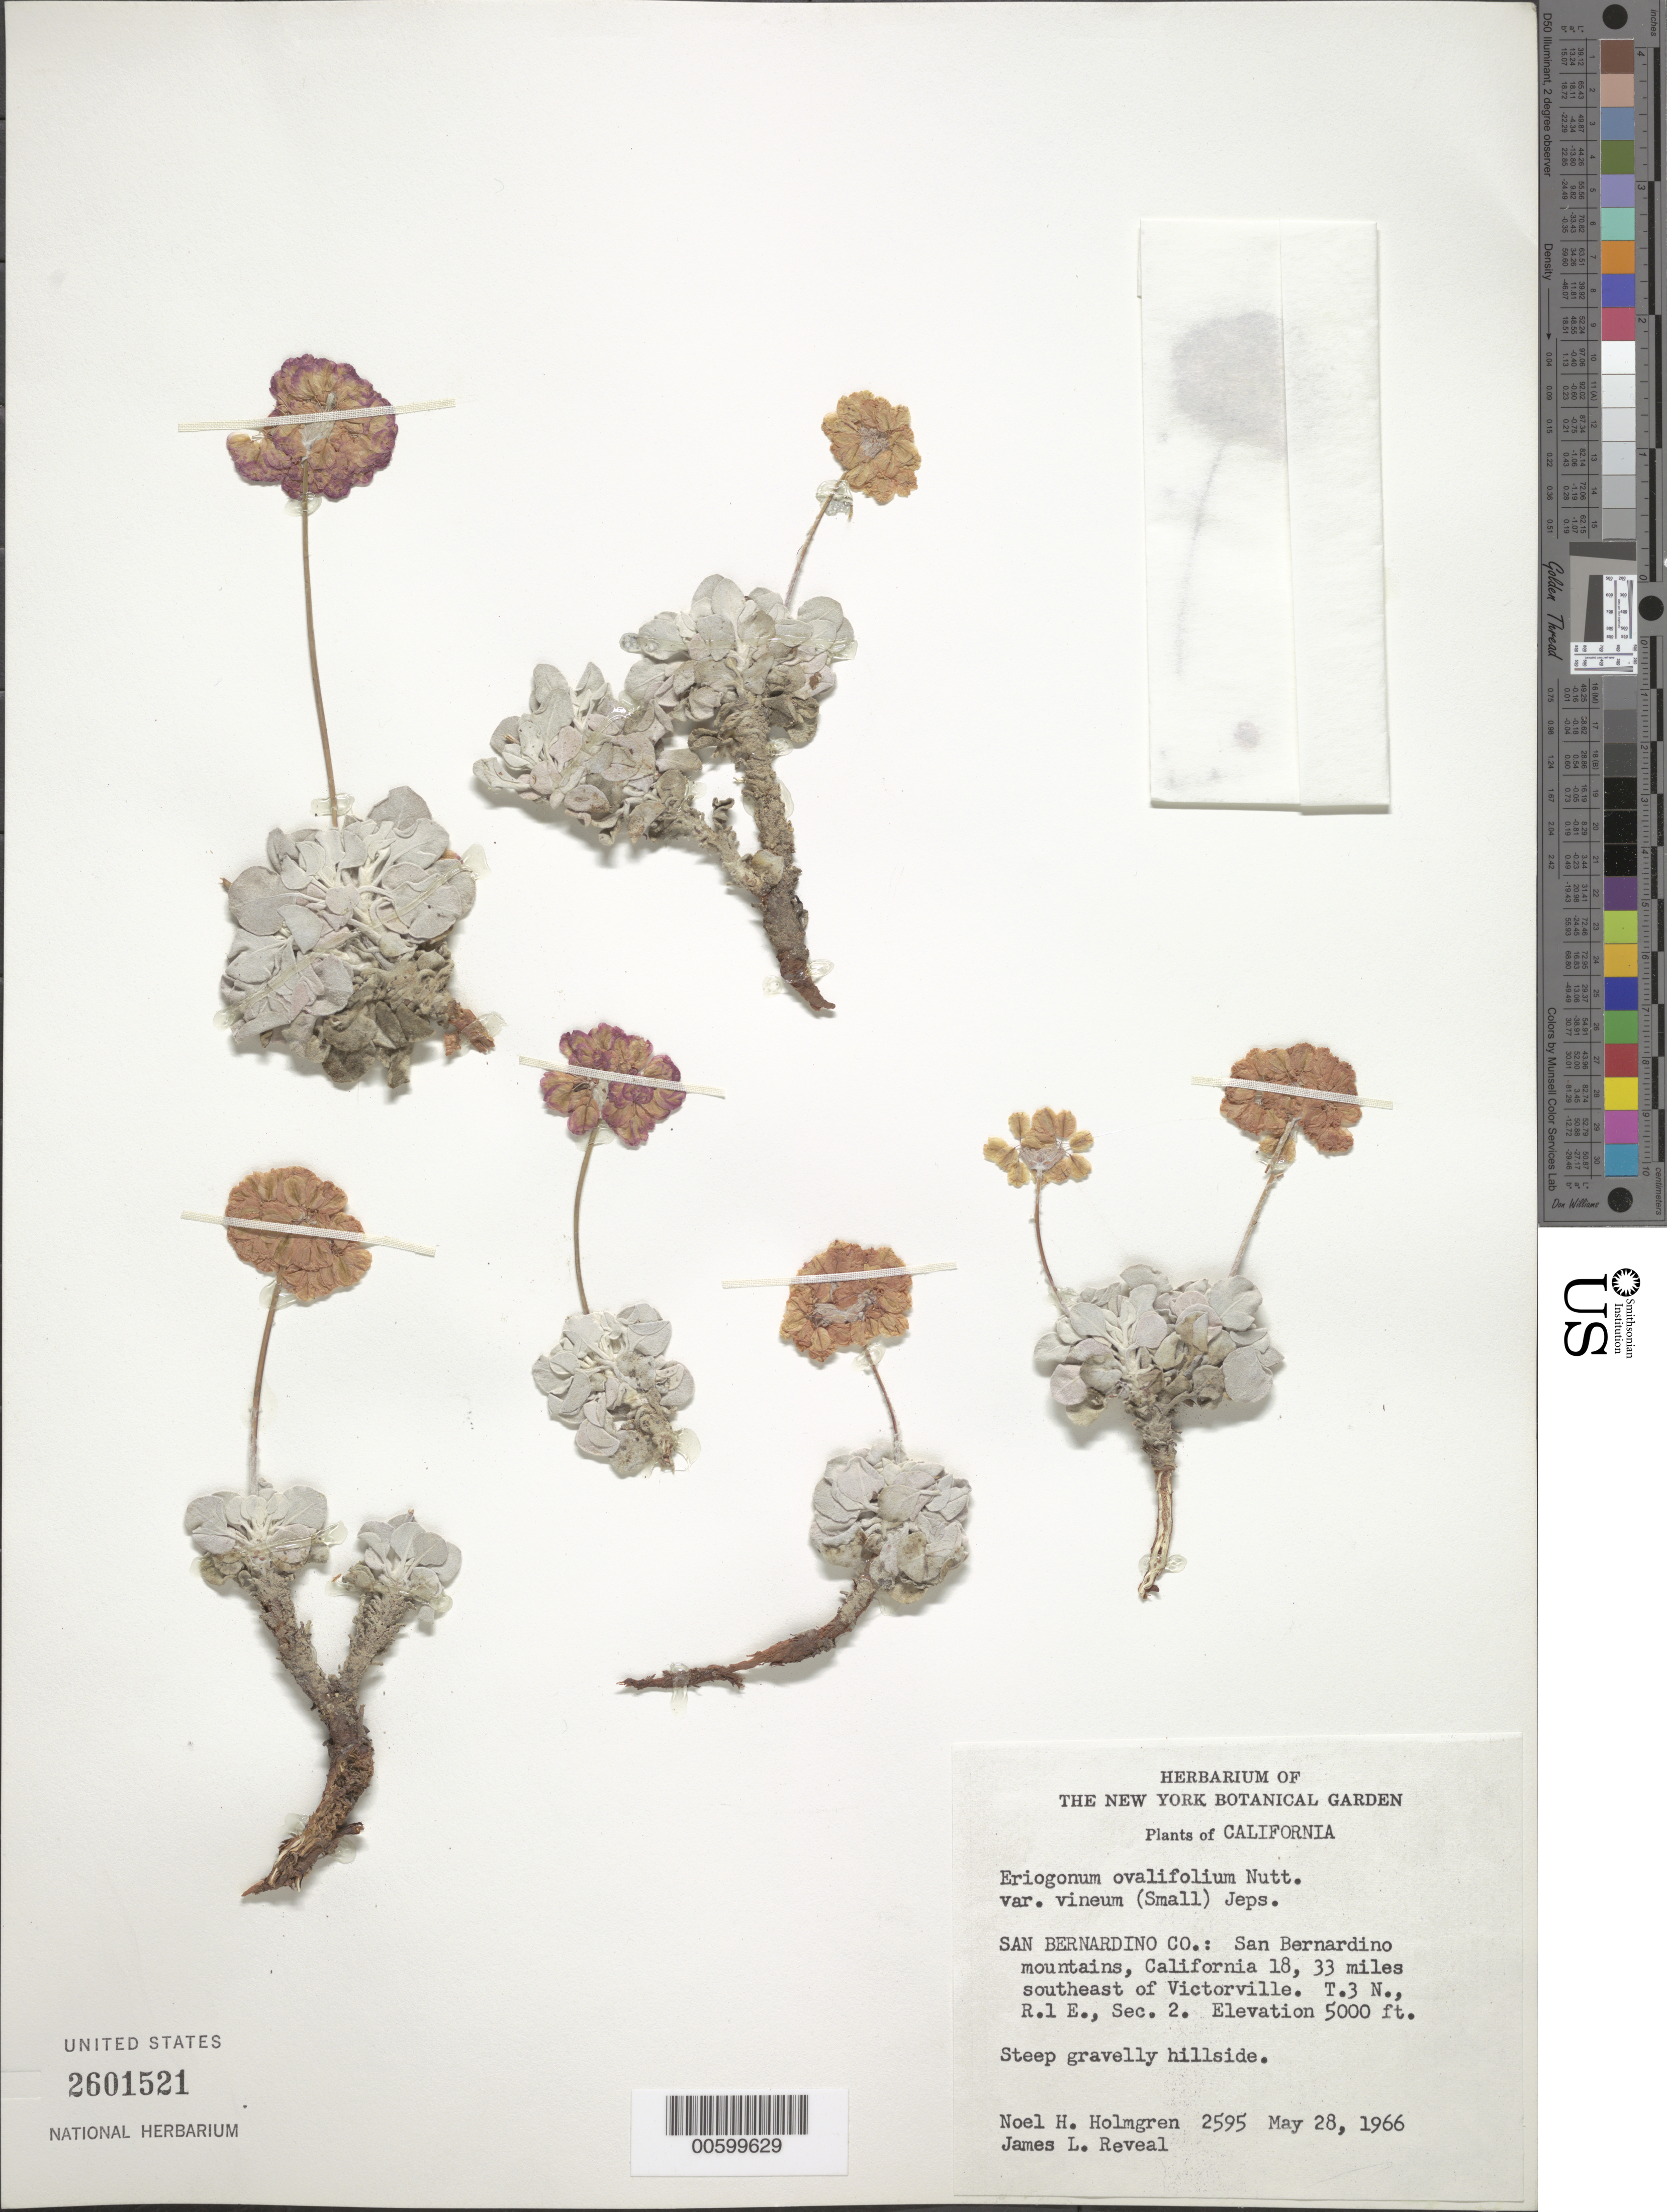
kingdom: Plantae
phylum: Tracheophyta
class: Magnoliopsida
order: Caryophyllales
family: Polygonaceae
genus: Eriogonum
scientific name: Eriogonum ovalifolium subsp. vineum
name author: (Small) S. Stokes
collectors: N. H. Holmgren & J. L. Reveal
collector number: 2595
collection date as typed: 28 May 1966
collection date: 1966-05-28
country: United States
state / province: California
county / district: San Bernardino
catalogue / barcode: US 2601521